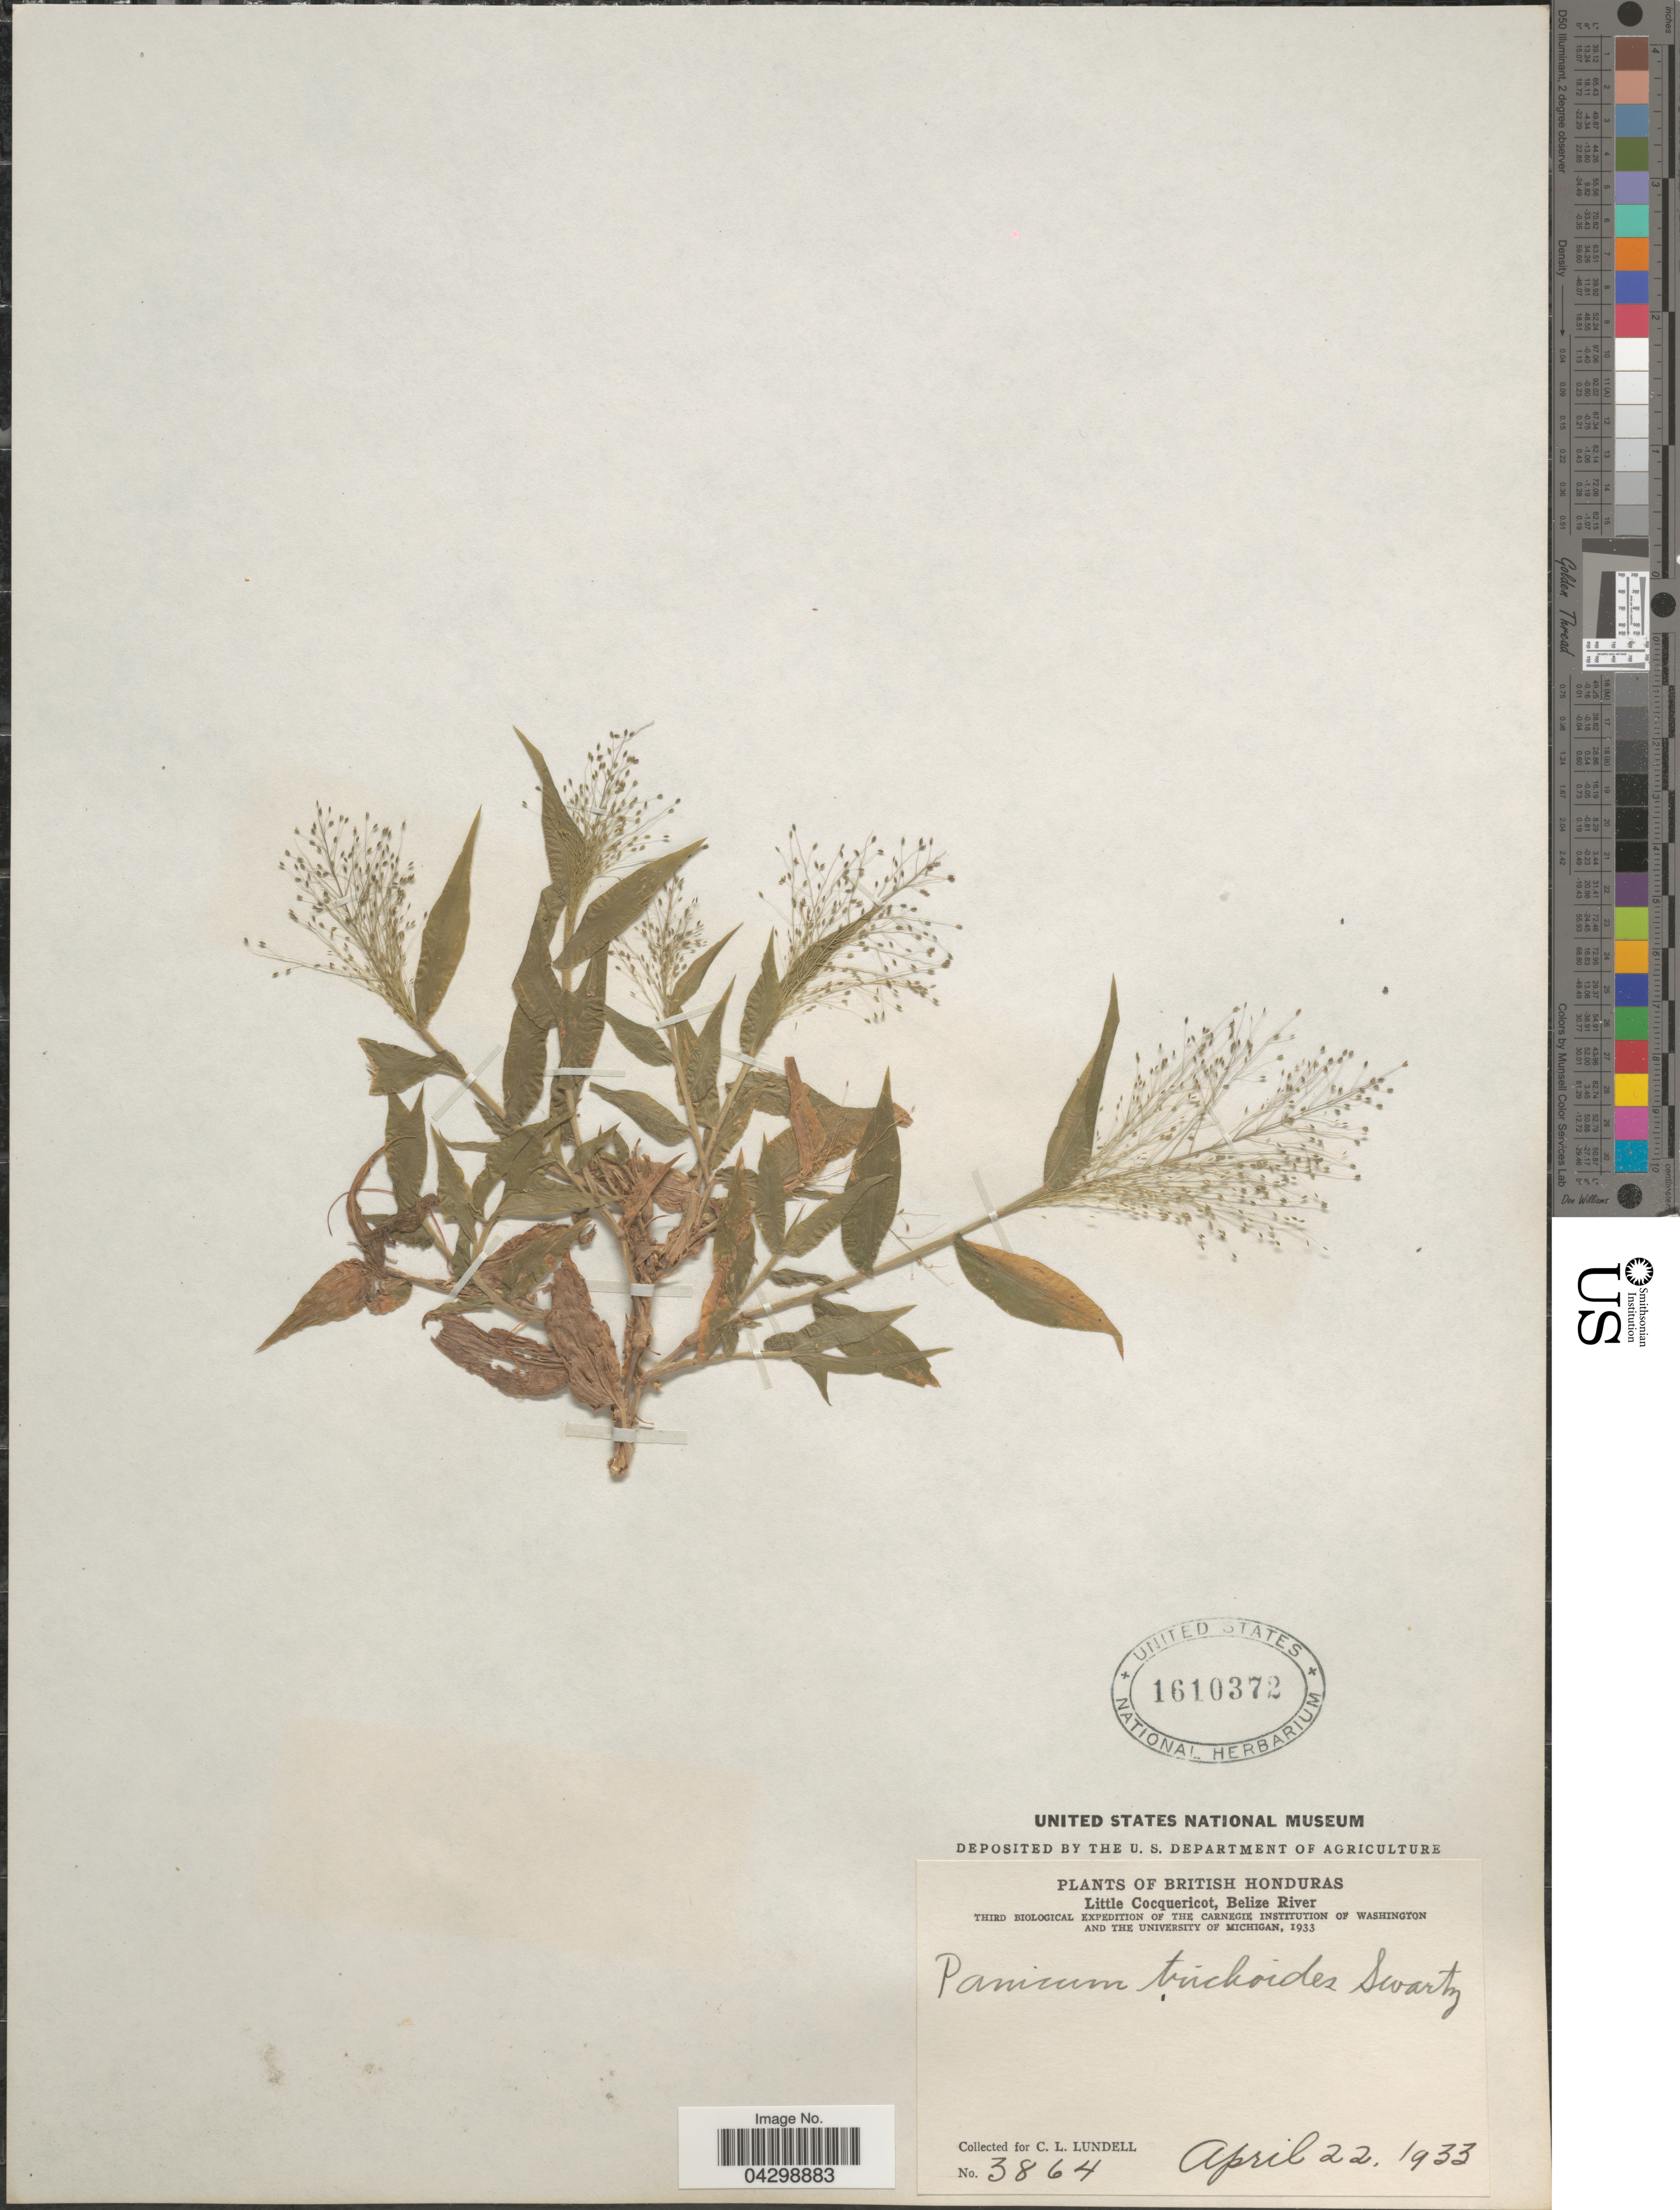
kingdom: Plantae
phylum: Tracheophyta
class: Liliopsida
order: Poales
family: Poaceae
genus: Panicum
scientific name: Panicum trichoides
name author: Sw.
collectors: C. L. Lundell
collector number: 3864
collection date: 1933-04-22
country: Belize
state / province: Belize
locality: British Honduras. Little Cocquericot, Belize River. Third Biological Expedition of the Carnegie Institution of Washington and the University of Michigan, 1933.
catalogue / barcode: US 1610372